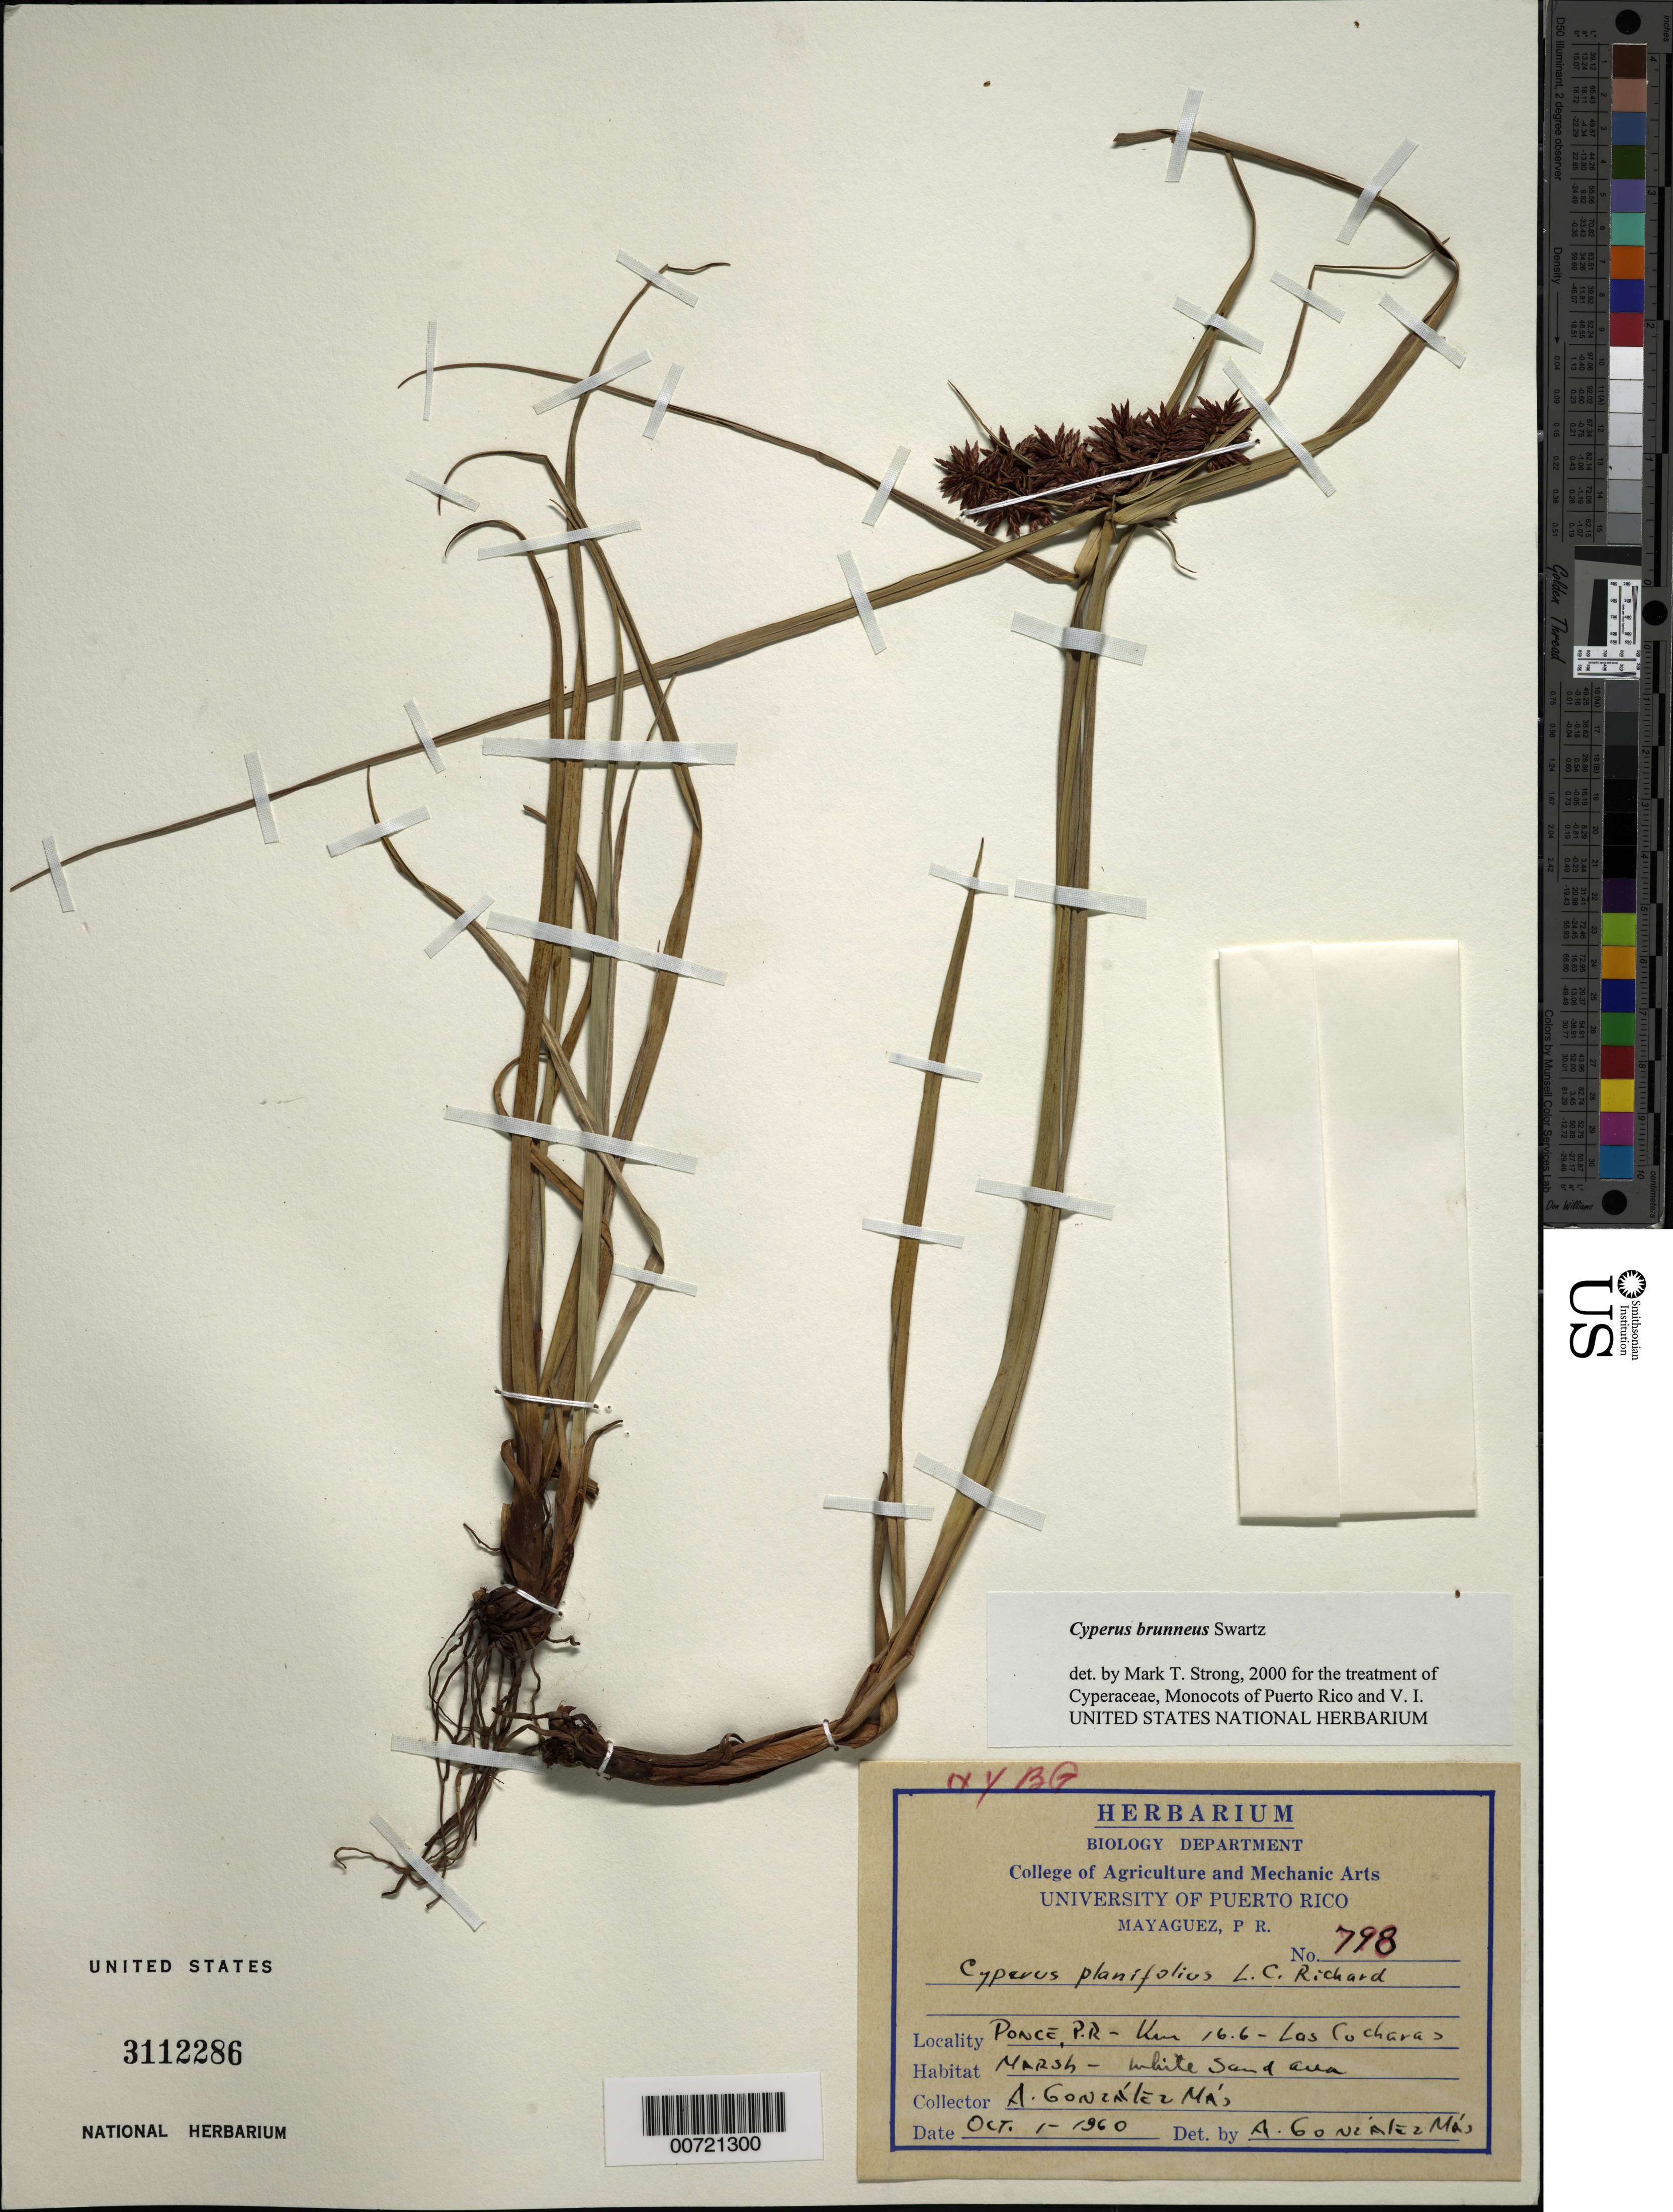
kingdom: Plantae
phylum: Tracheophyta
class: Liliopsida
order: Poales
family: Cyperaceae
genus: Cyperus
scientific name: Cyperus brunneus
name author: Sw.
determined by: Strong, M. T., (US), Smithsonian Institution - National Museum of Natural History (UNITED STATES)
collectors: A. González Más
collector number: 798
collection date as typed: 01 Oct 1960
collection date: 1960-10-01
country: Puerto Rico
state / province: Ponce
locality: Ponce: Rt. 2, km 16.6, Los Cuchares.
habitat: Marsh, white sand area.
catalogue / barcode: US 3112286